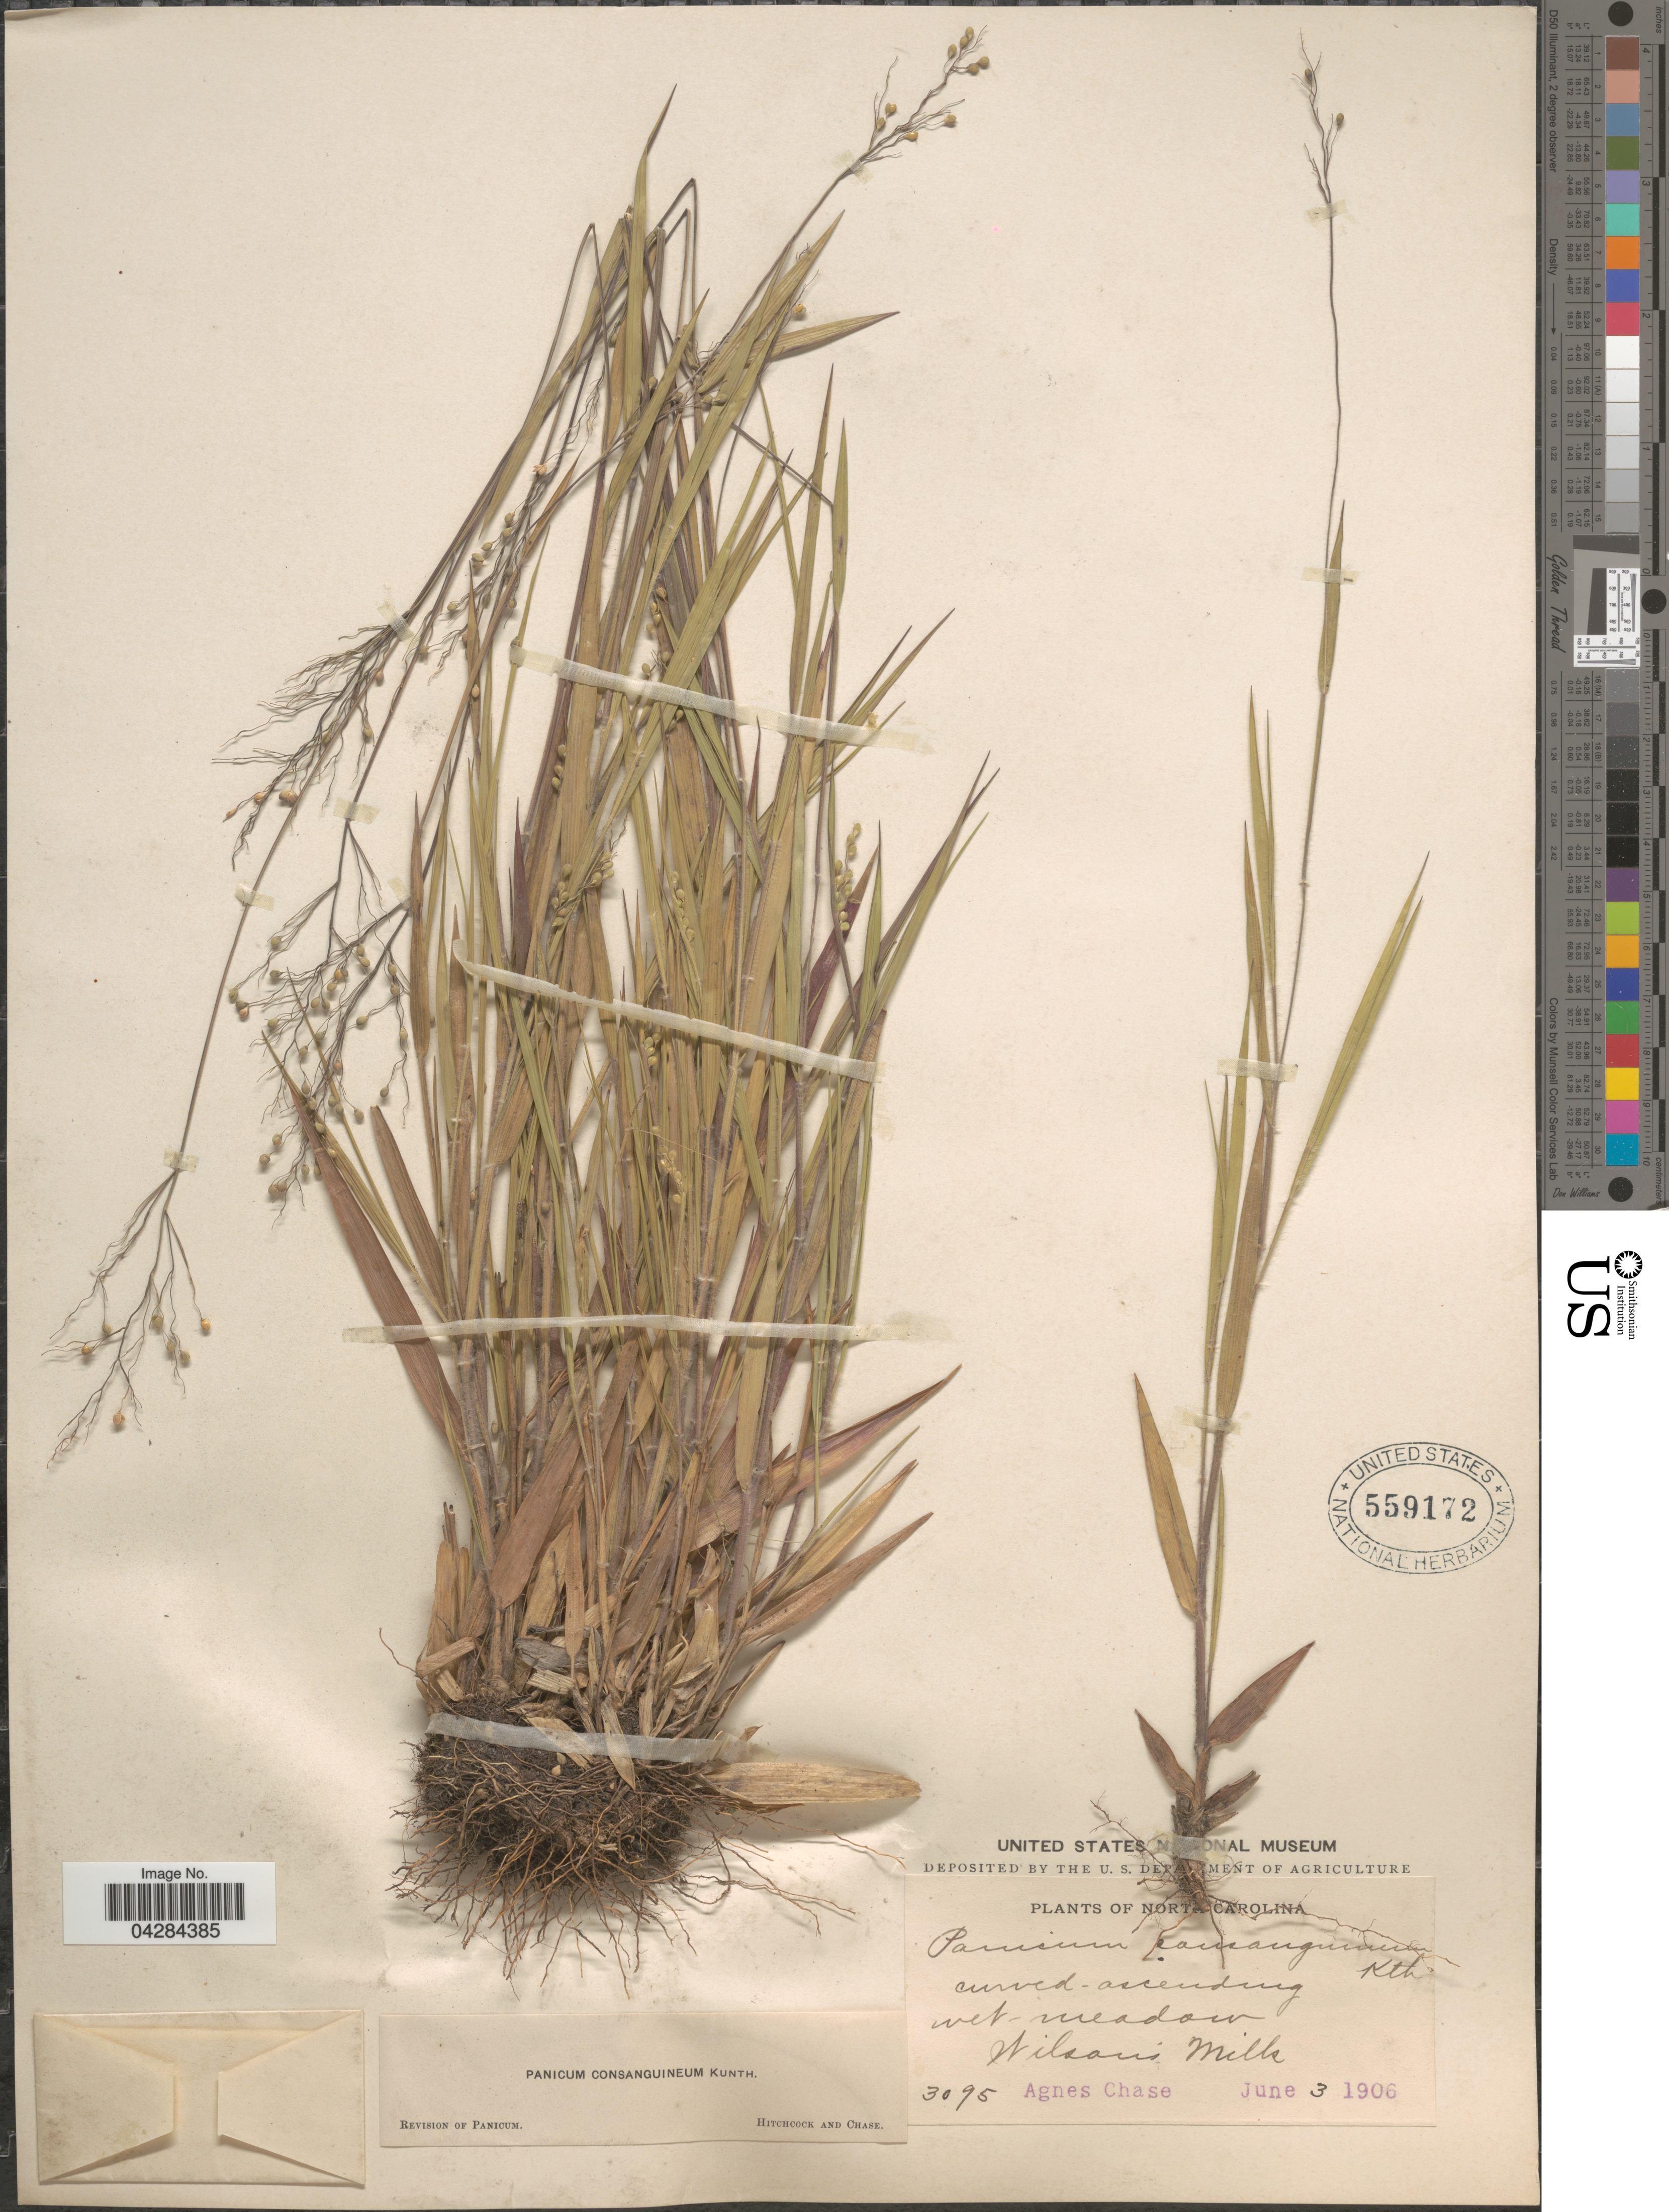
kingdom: Plantae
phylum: Tracheophyta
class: Liliopsida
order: Poales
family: Poaceae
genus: Dichanthelium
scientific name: Dichanthelium ovale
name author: (Elliott) Gould & C.A. Clark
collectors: A. Chase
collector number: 3095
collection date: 1906-06-03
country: United States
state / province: North Carolina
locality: Wet-meadow. Wilson's Mills.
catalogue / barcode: US 559172